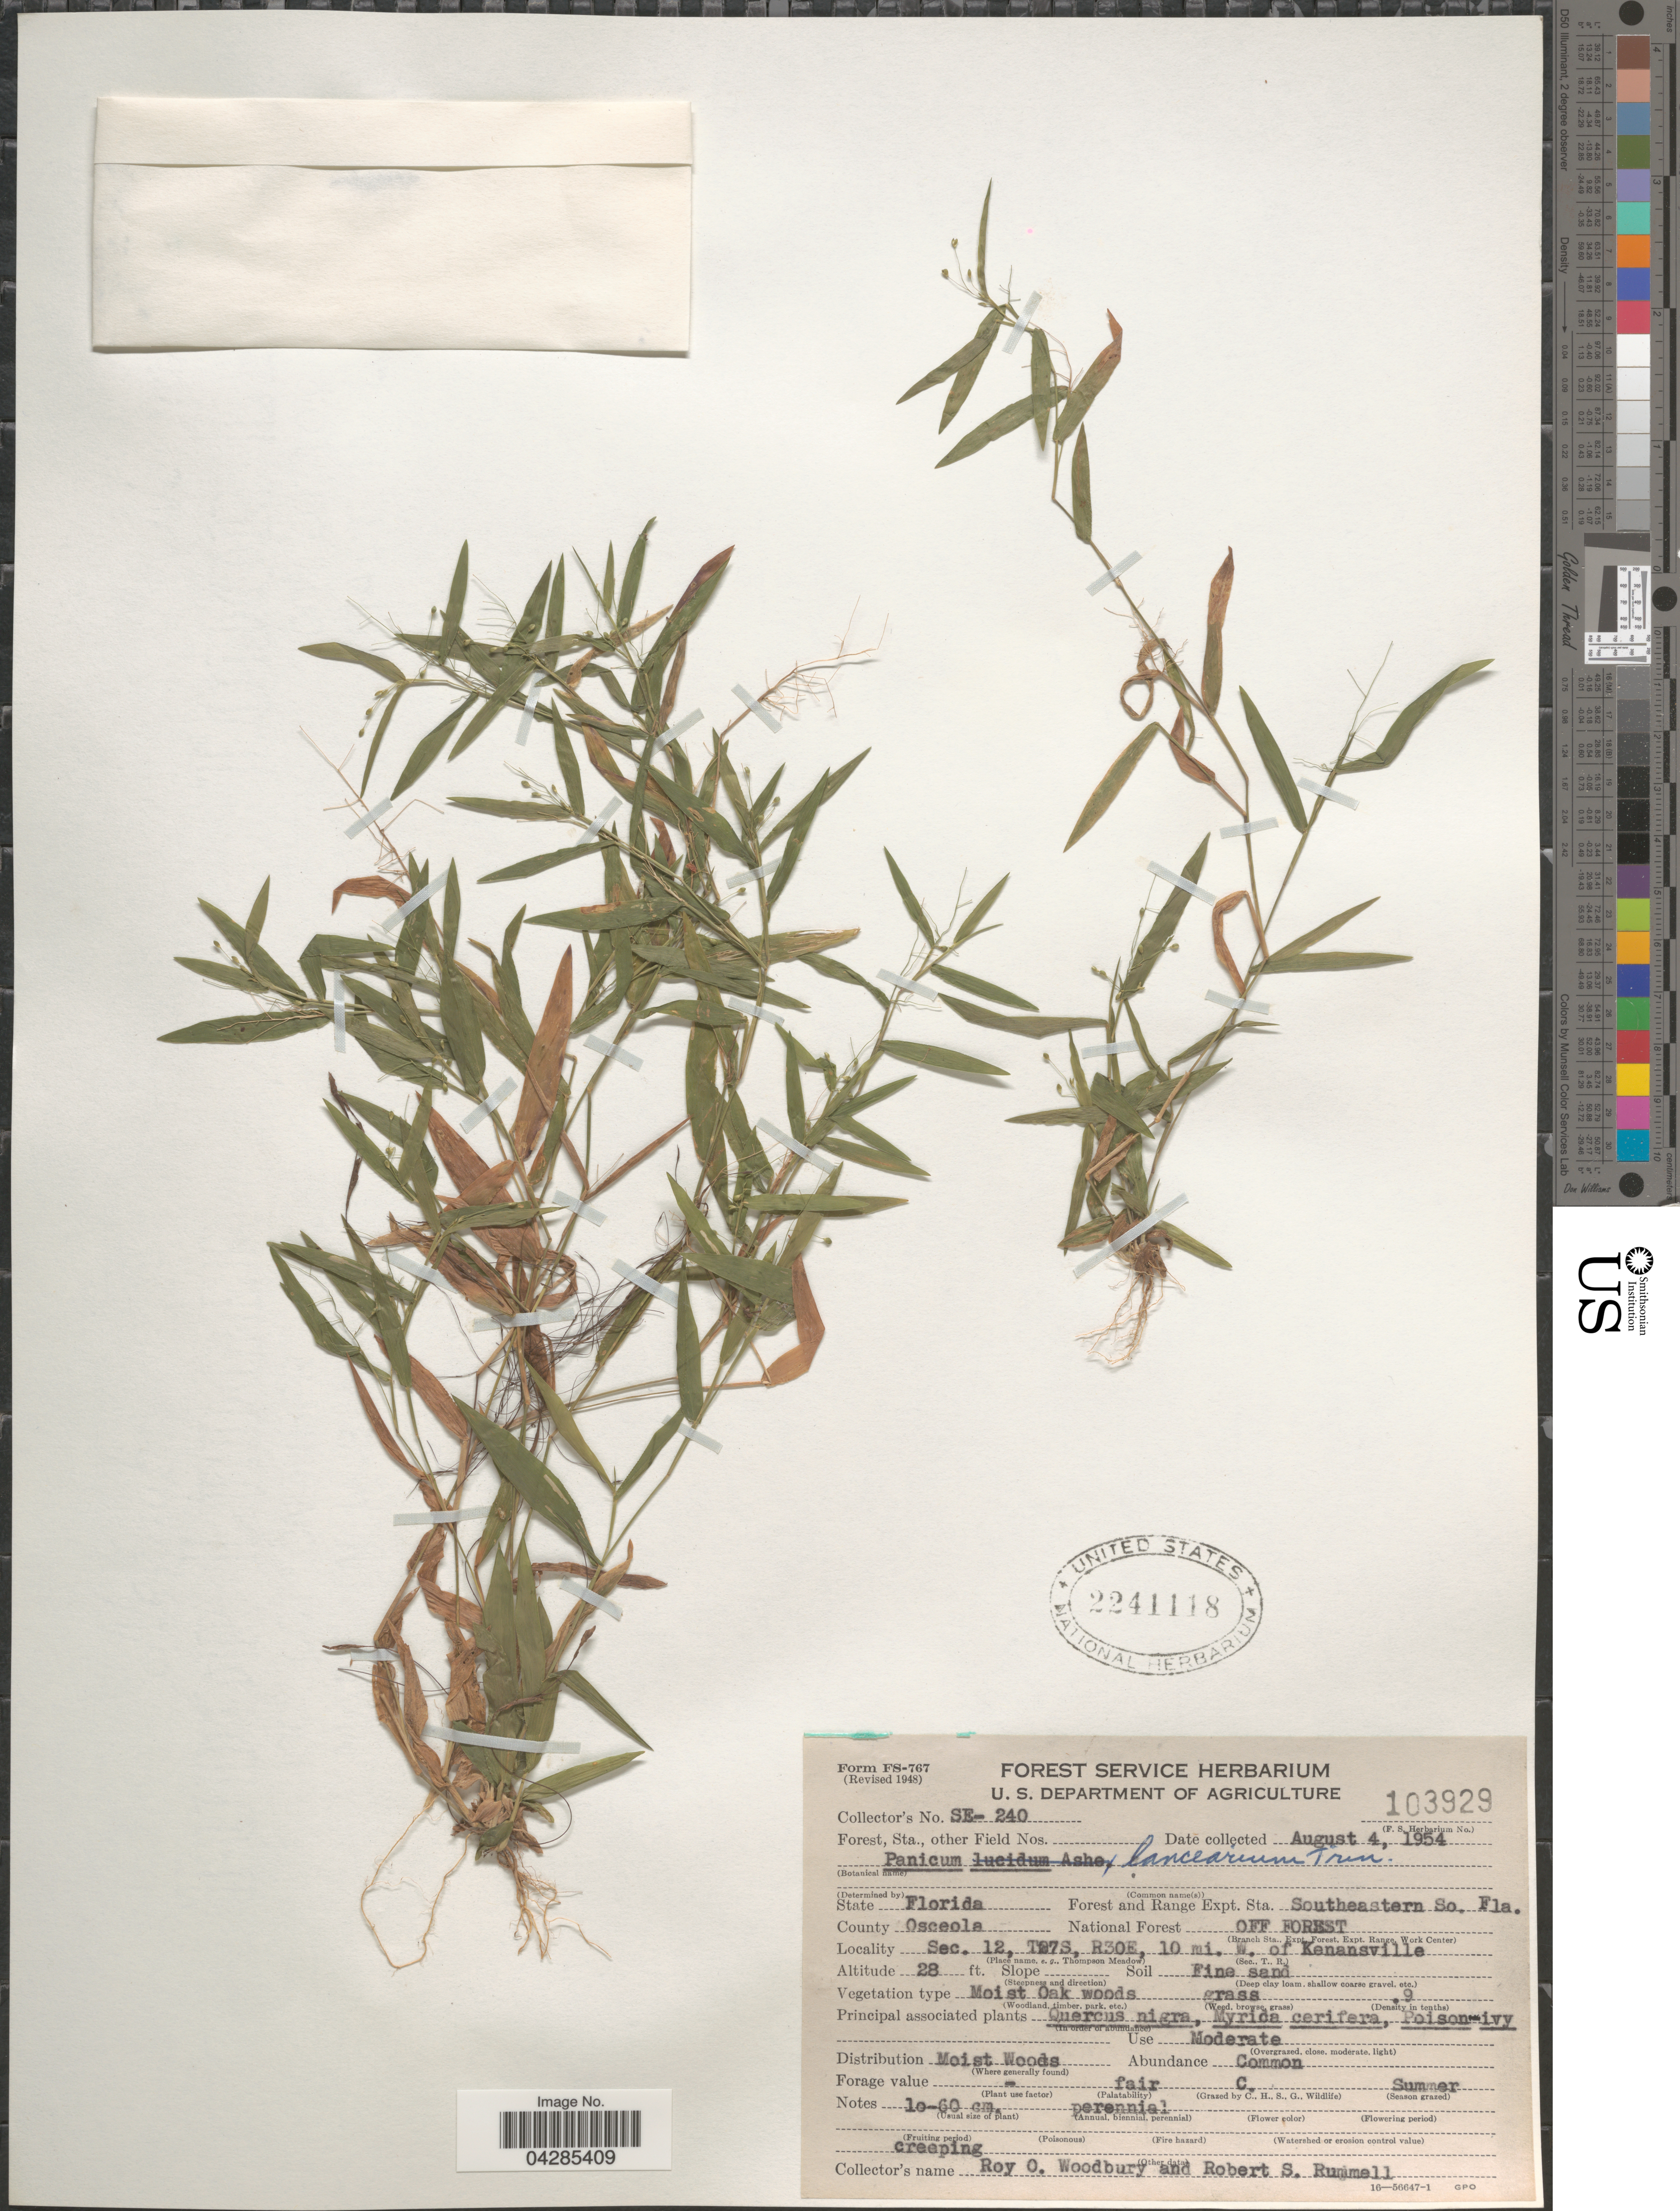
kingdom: Plantae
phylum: Tracheophyta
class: Liliopsida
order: Poales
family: Poaceae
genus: Dichanthelium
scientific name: Dichanthelium portoricense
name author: (Desv. ex Ham.) B.F. Hansen & Wunderlin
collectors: R. Woodbury & R. Rummell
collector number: SE-240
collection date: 1954-08-04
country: United States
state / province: Florida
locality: Forest and Range Expt. Sta. Southeastern So. Fla. County Osceola. National Forest Off Forest. Sec. 12, T07S, R30E, 10 mi. w. of Kenansville.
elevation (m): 9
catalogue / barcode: US 2241118